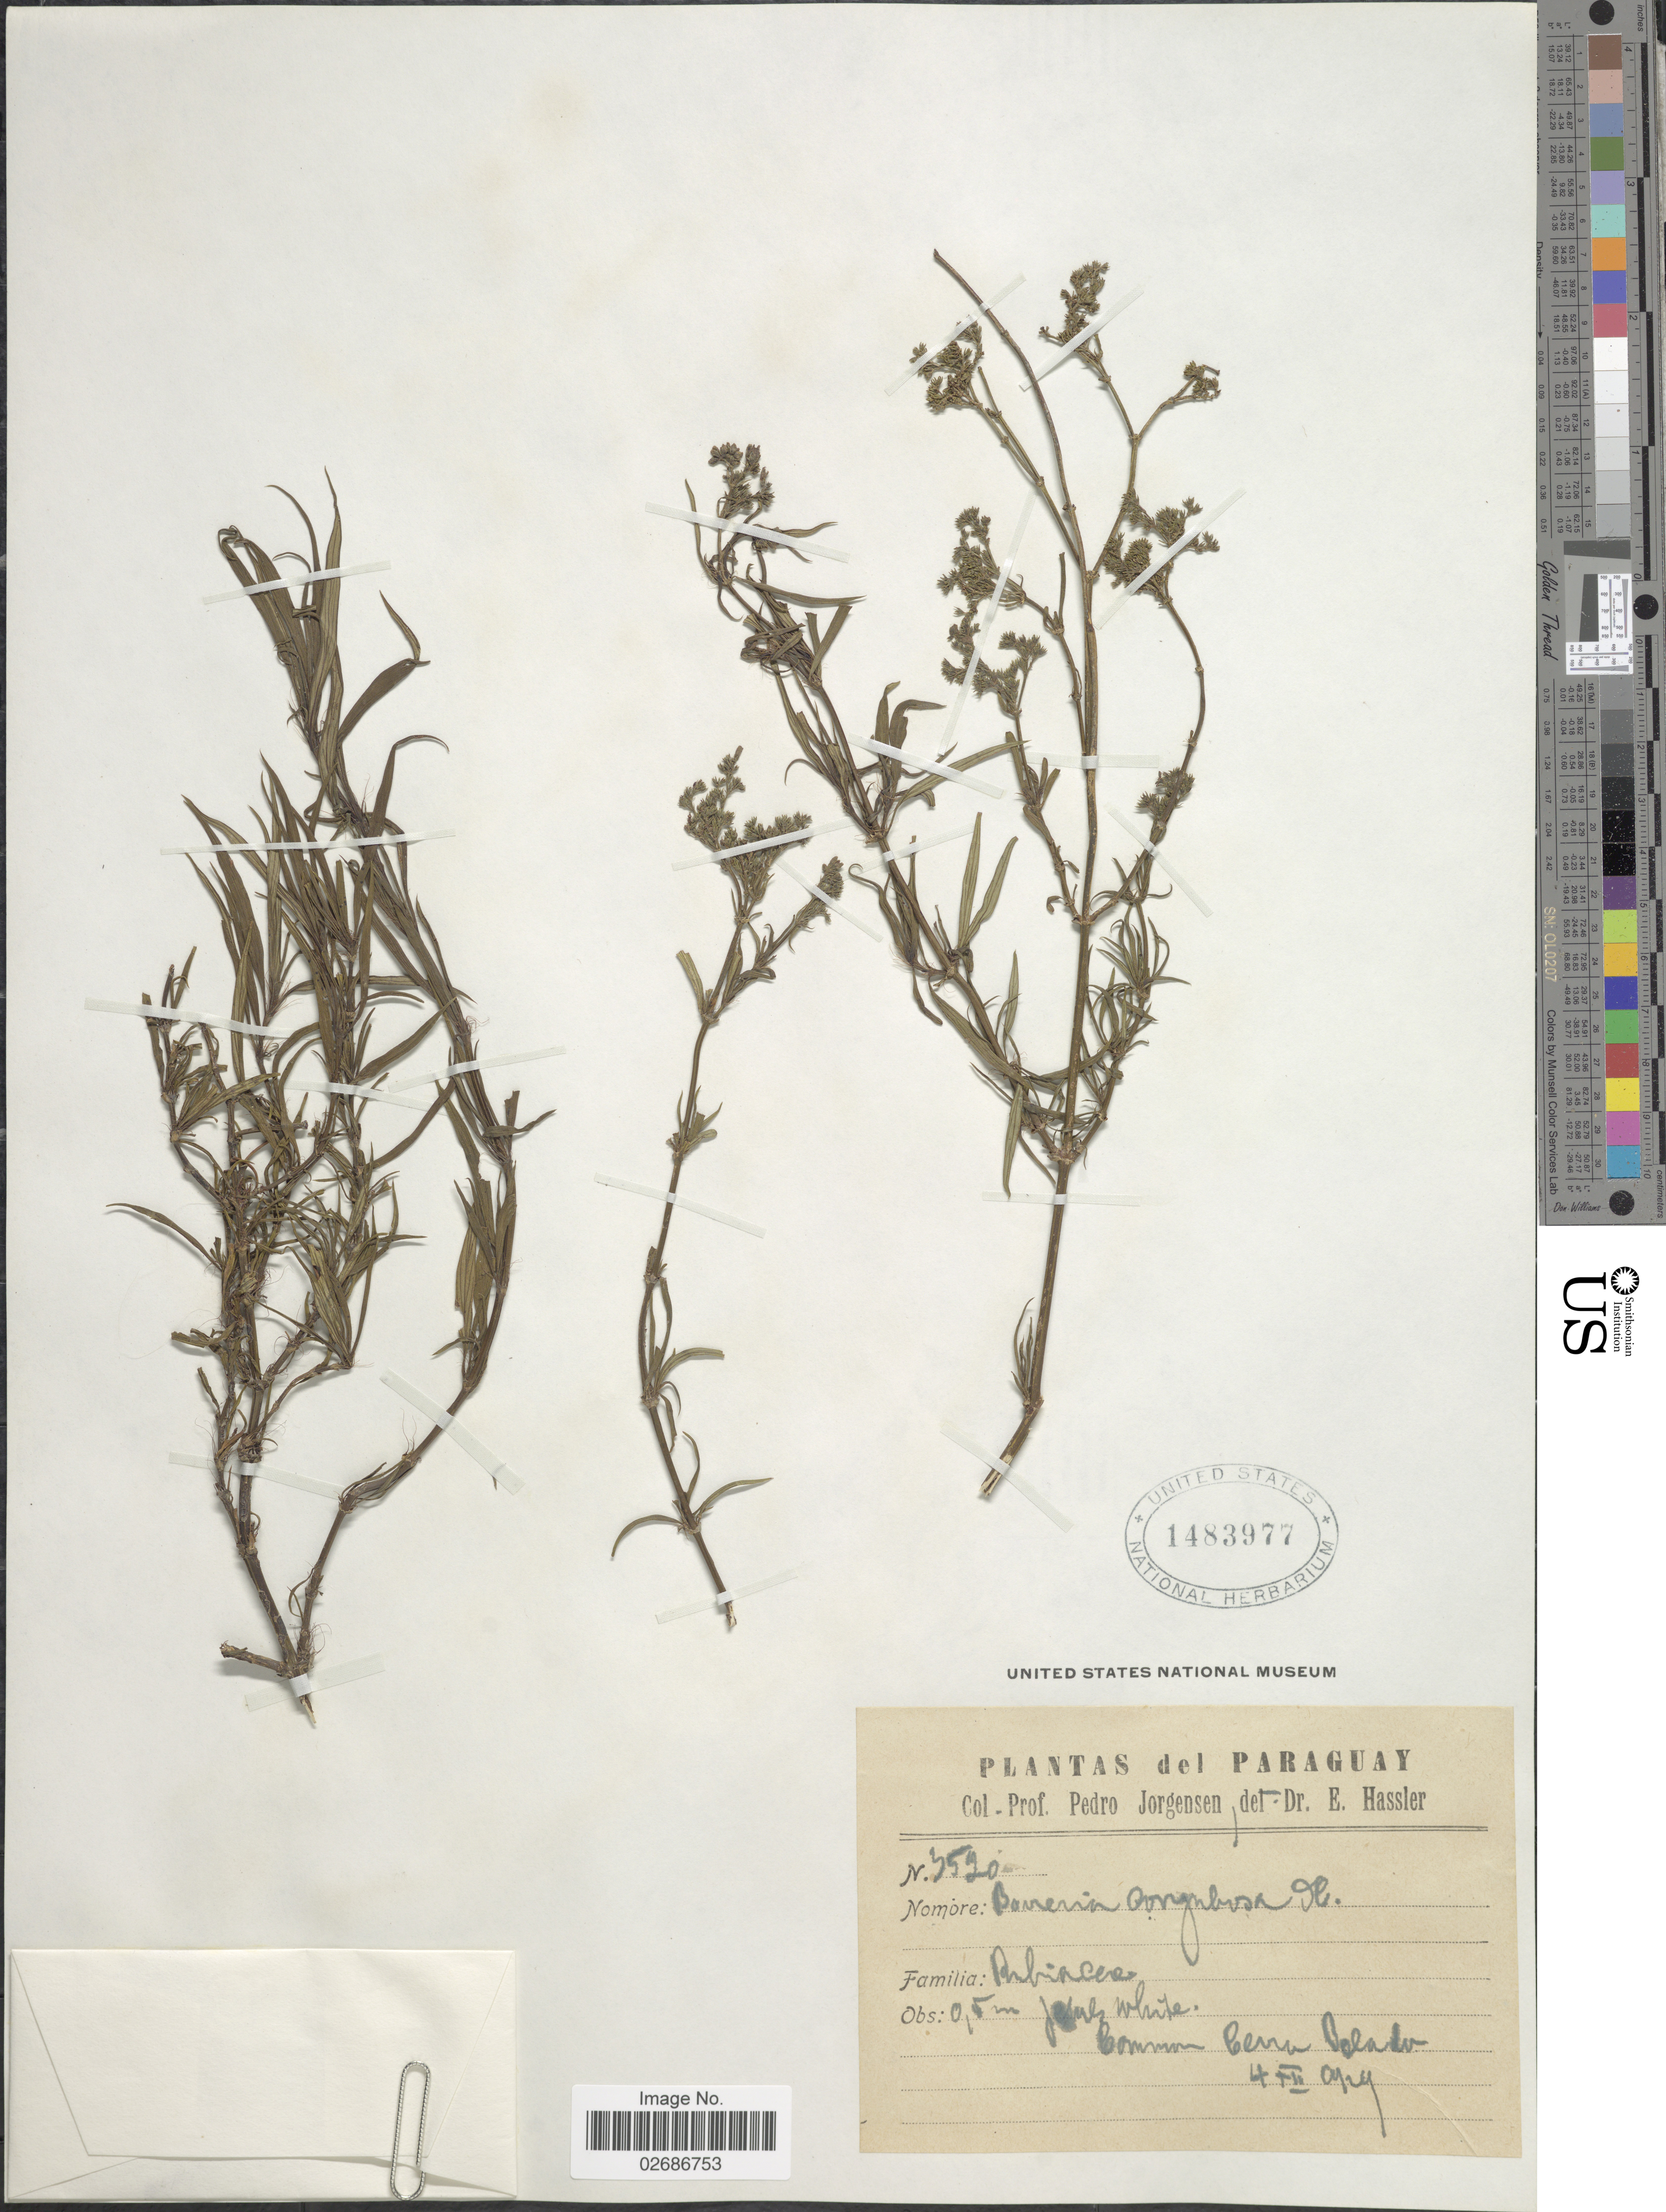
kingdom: Plantae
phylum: Tracheophyta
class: Magnoliopsida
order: Gentianales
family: Rubiaceae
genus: Borreria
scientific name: Borreria peruviana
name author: (Pers.) L.B. Sm. & Downs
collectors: P. Jörgensen & E. Hassler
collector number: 3520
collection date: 1929-12-04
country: Paraguay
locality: Cerro Pelado.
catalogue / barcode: US 1483977